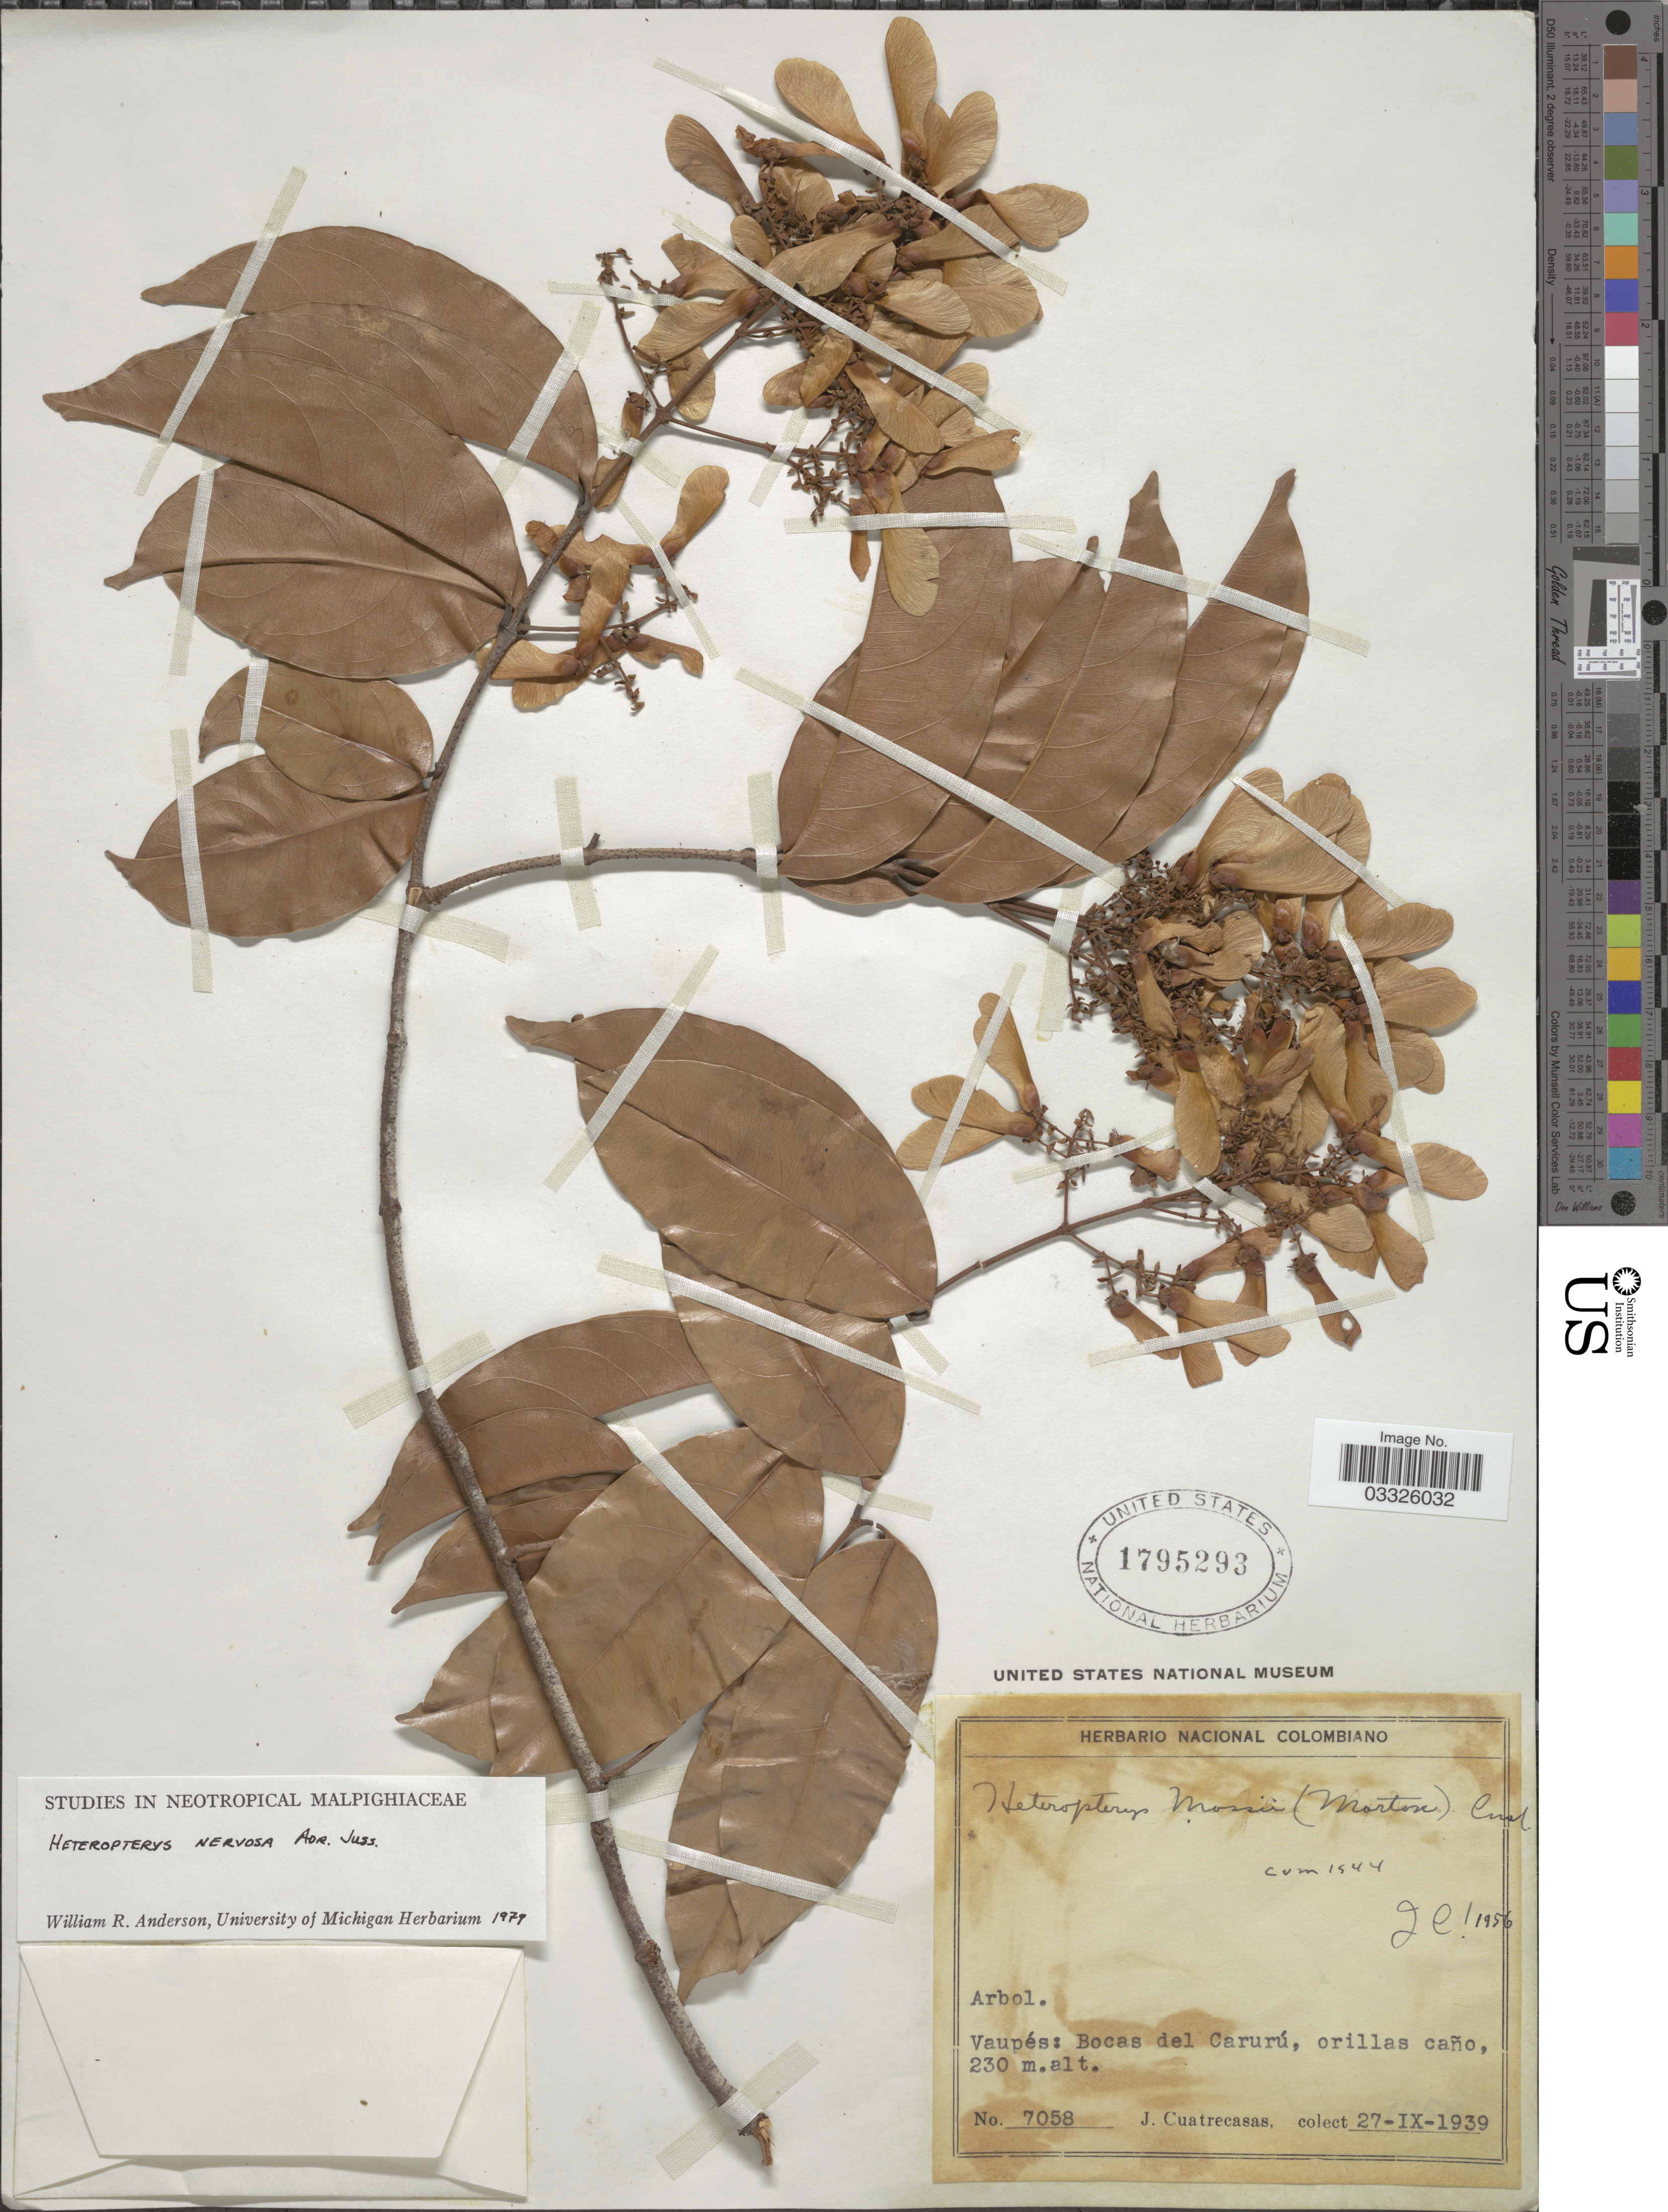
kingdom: Plantae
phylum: Tracheophyta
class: Magnoliopsida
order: Malpighiales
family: Malpighiaceae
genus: Heteropterys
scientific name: Heteropterys nervosa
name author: A. Juss.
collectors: J. Cuatrecasas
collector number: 7058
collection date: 1939-09-27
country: Colombia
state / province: Vaupés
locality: Bocas del Carurú, orillas caño.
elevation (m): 230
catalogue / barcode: US 1795293